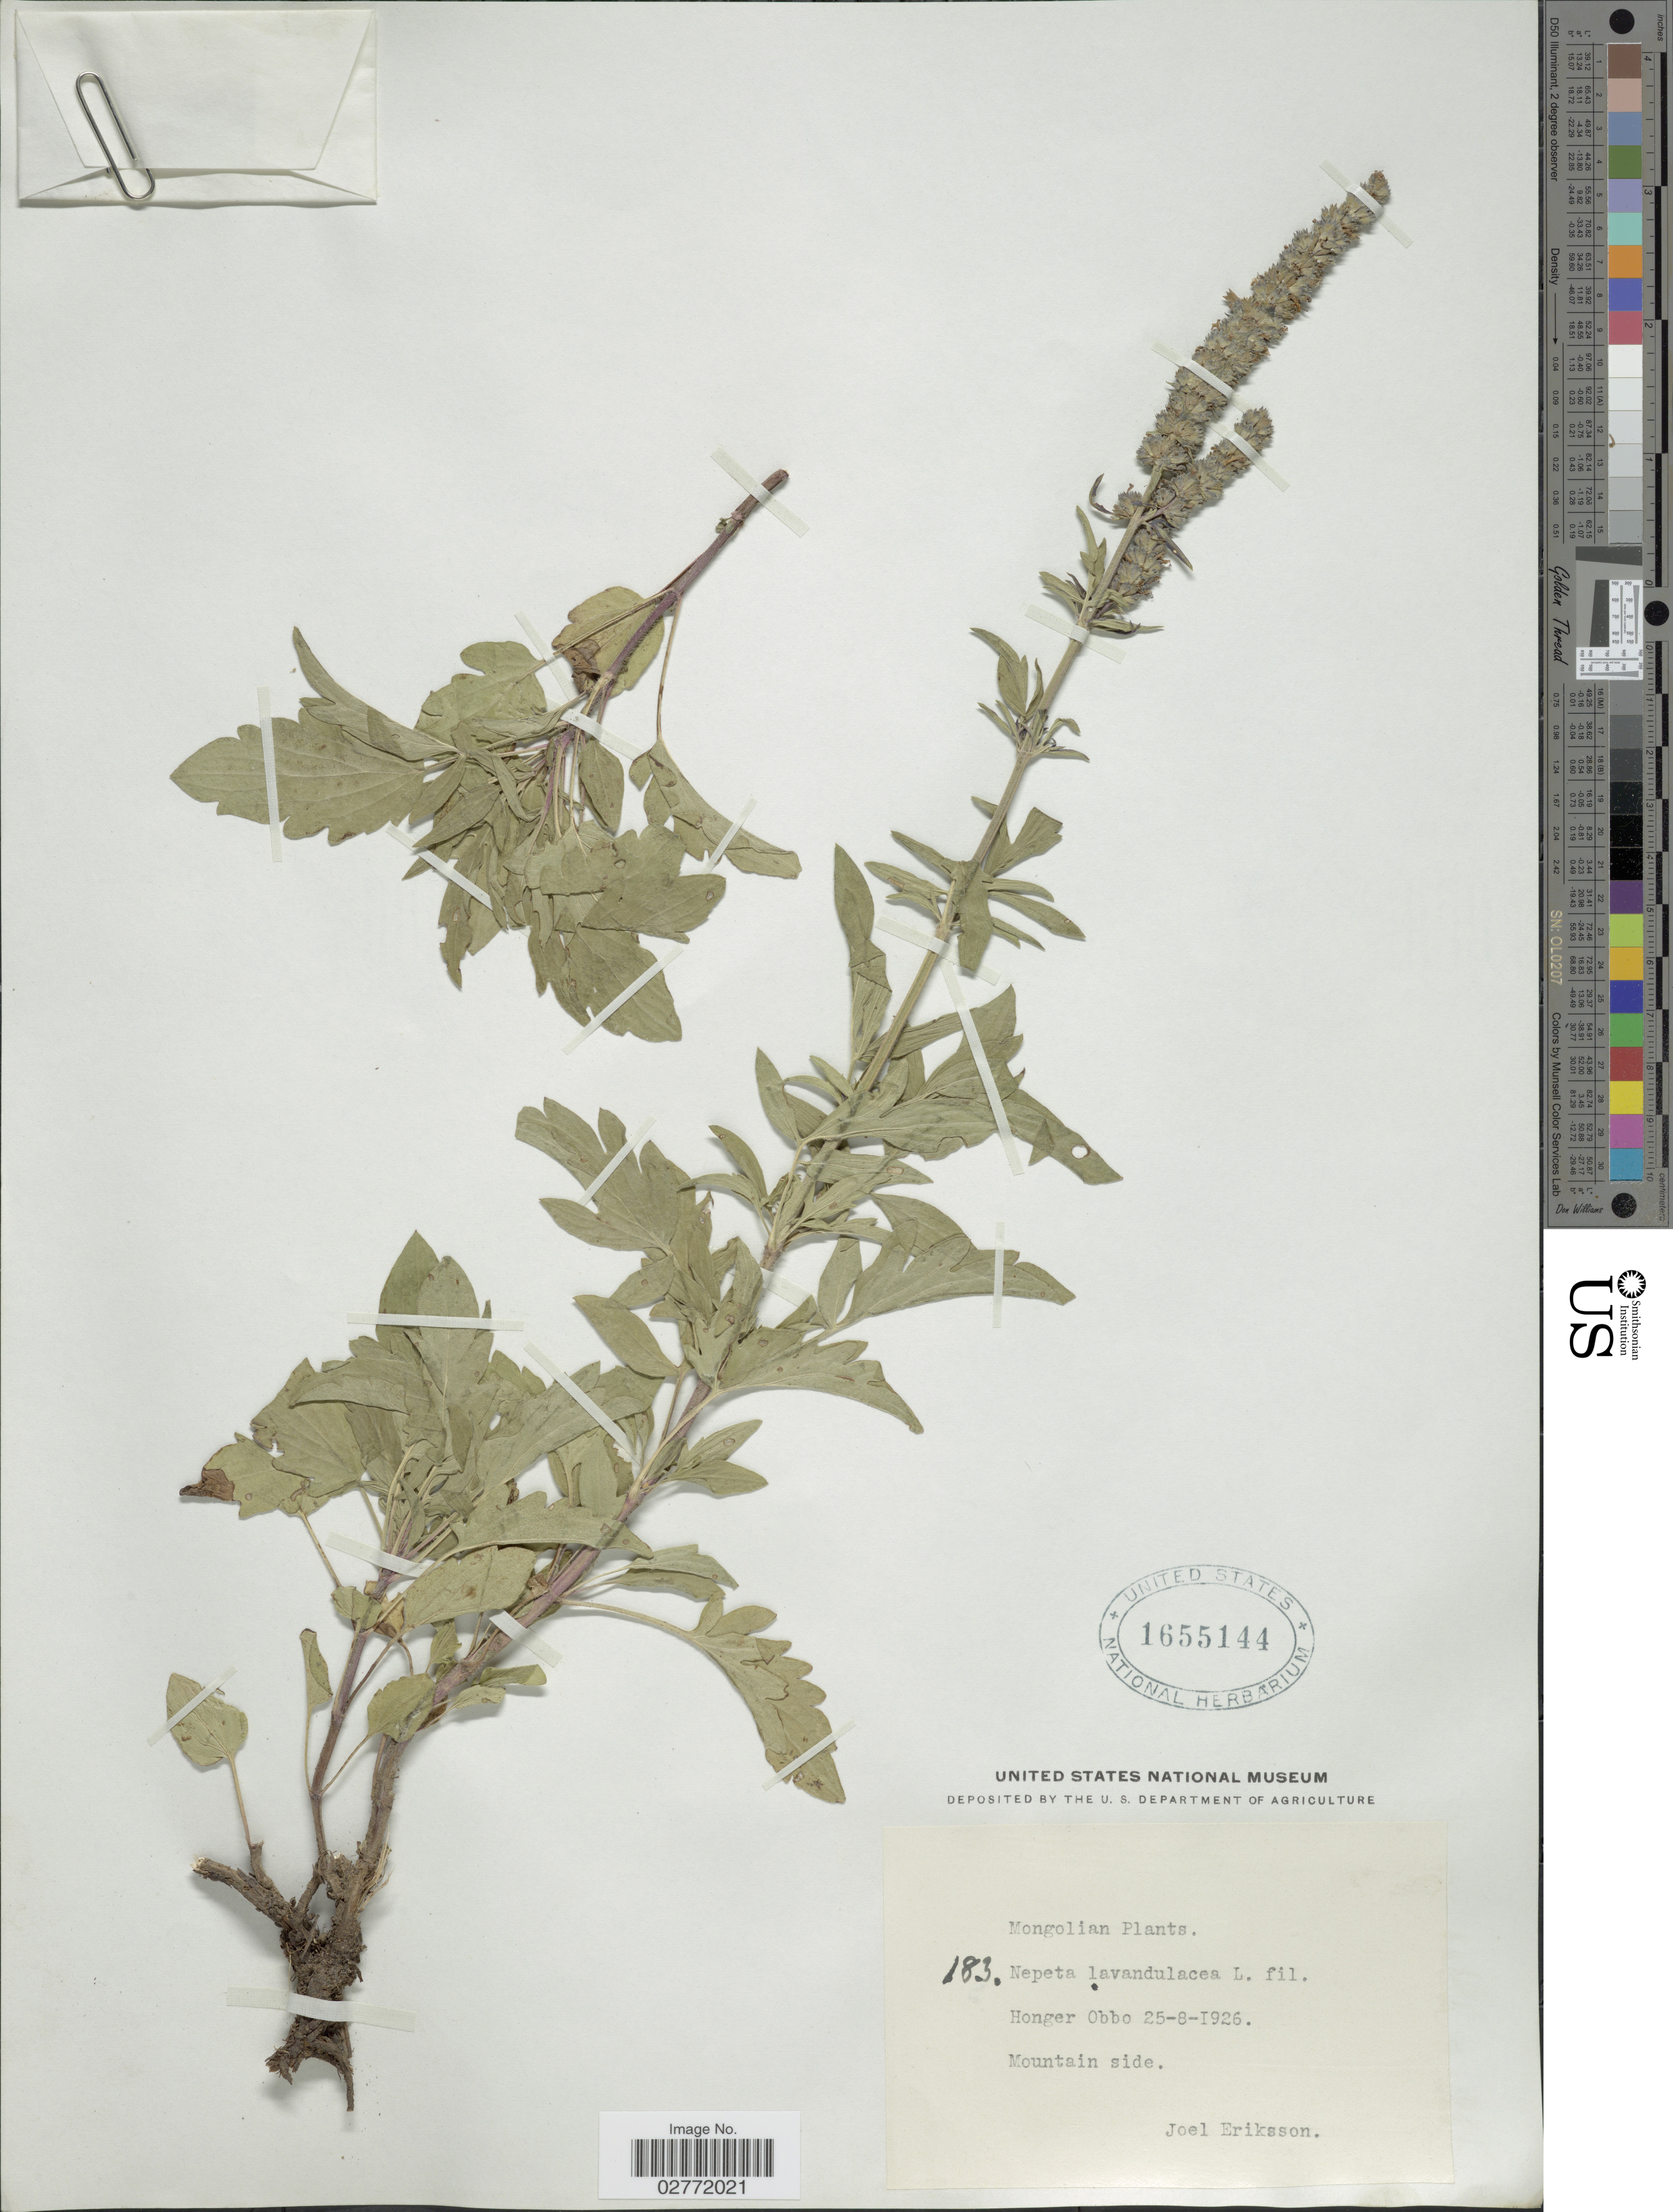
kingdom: Plantae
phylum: Tracheophyta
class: Magnoliopsida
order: Lamiales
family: Lamiaceae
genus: Nepeta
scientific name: Nepeta lavandulacea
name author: L. f.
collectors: J. Eriksson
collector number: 183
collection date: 1926-08-25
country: Mongolia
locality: Mongolia, Honger Obbo, Mountain side.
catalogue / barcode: US 1655144